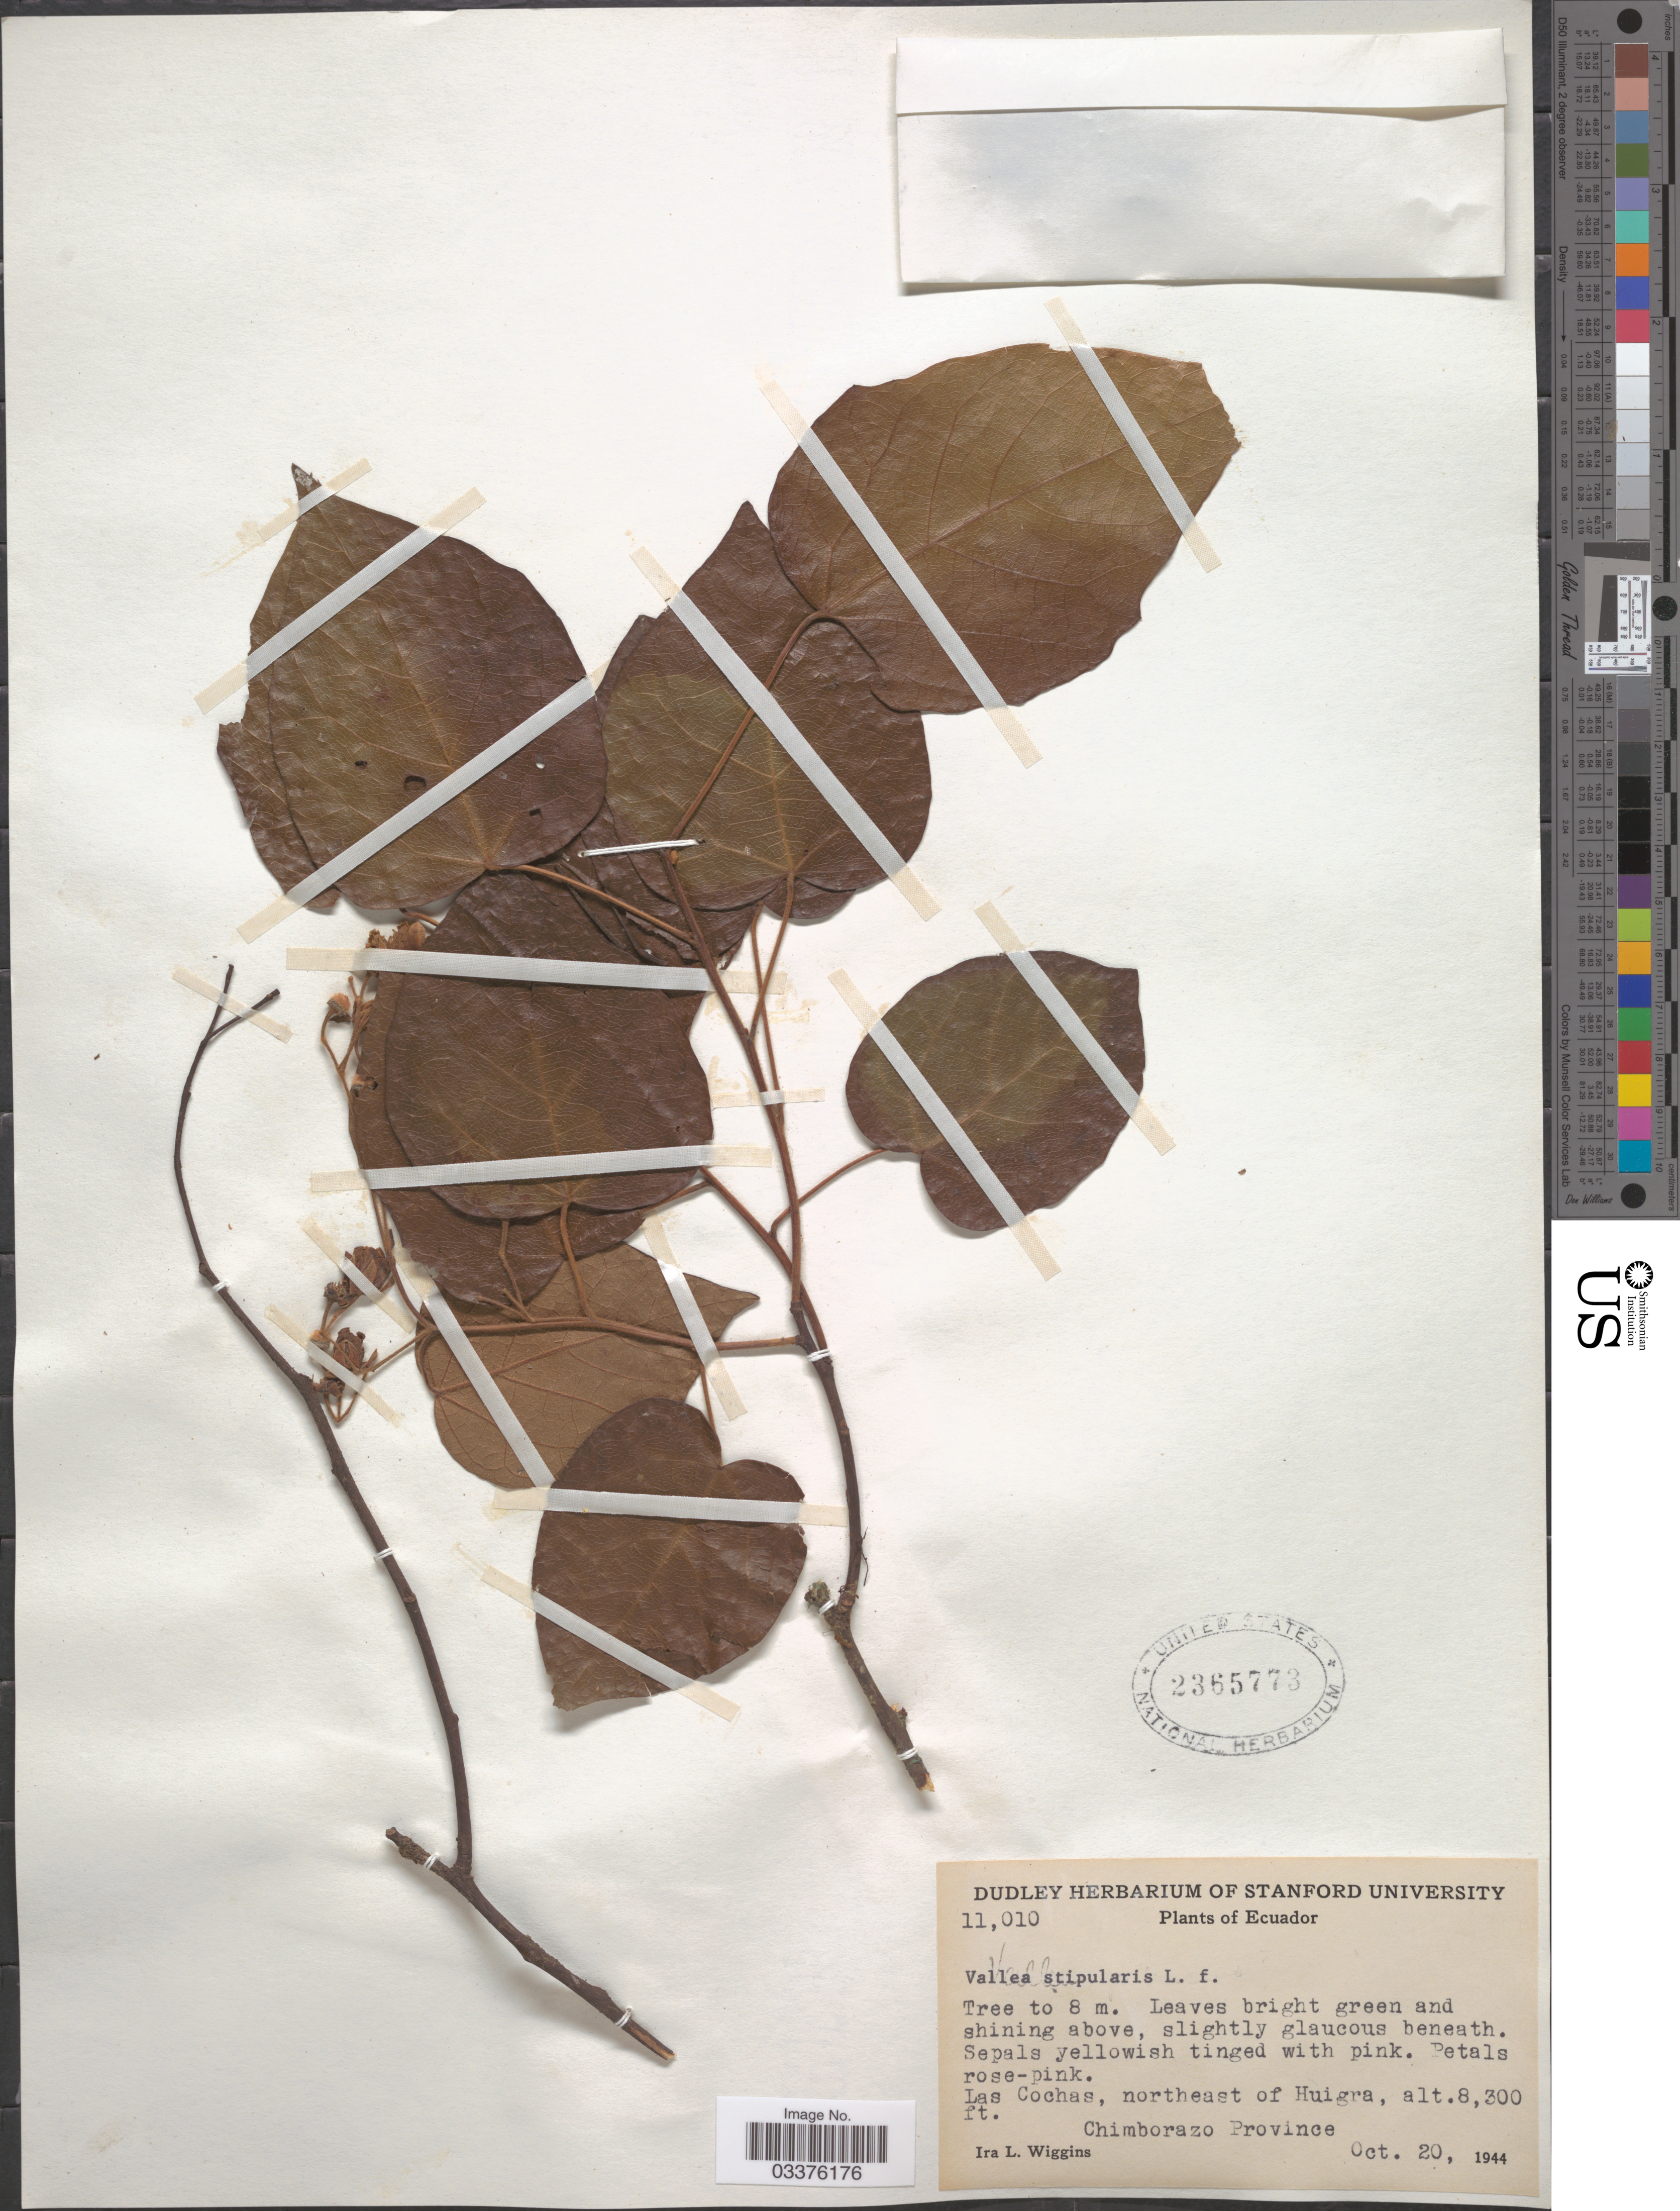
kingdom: Plantae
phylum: Tracheophyta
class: Magnoliopsida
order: Oxalidales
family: Elaeocarpaceae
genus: Vallea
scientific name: Vallea pubescens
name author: Kunth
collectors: I. L. Wiggins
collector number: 11010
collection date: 1944-10-20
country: Ecuador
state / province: Chimborazo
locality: Las Cochas, northeast of Huigra.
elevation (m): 2530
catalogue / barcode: US 2365773